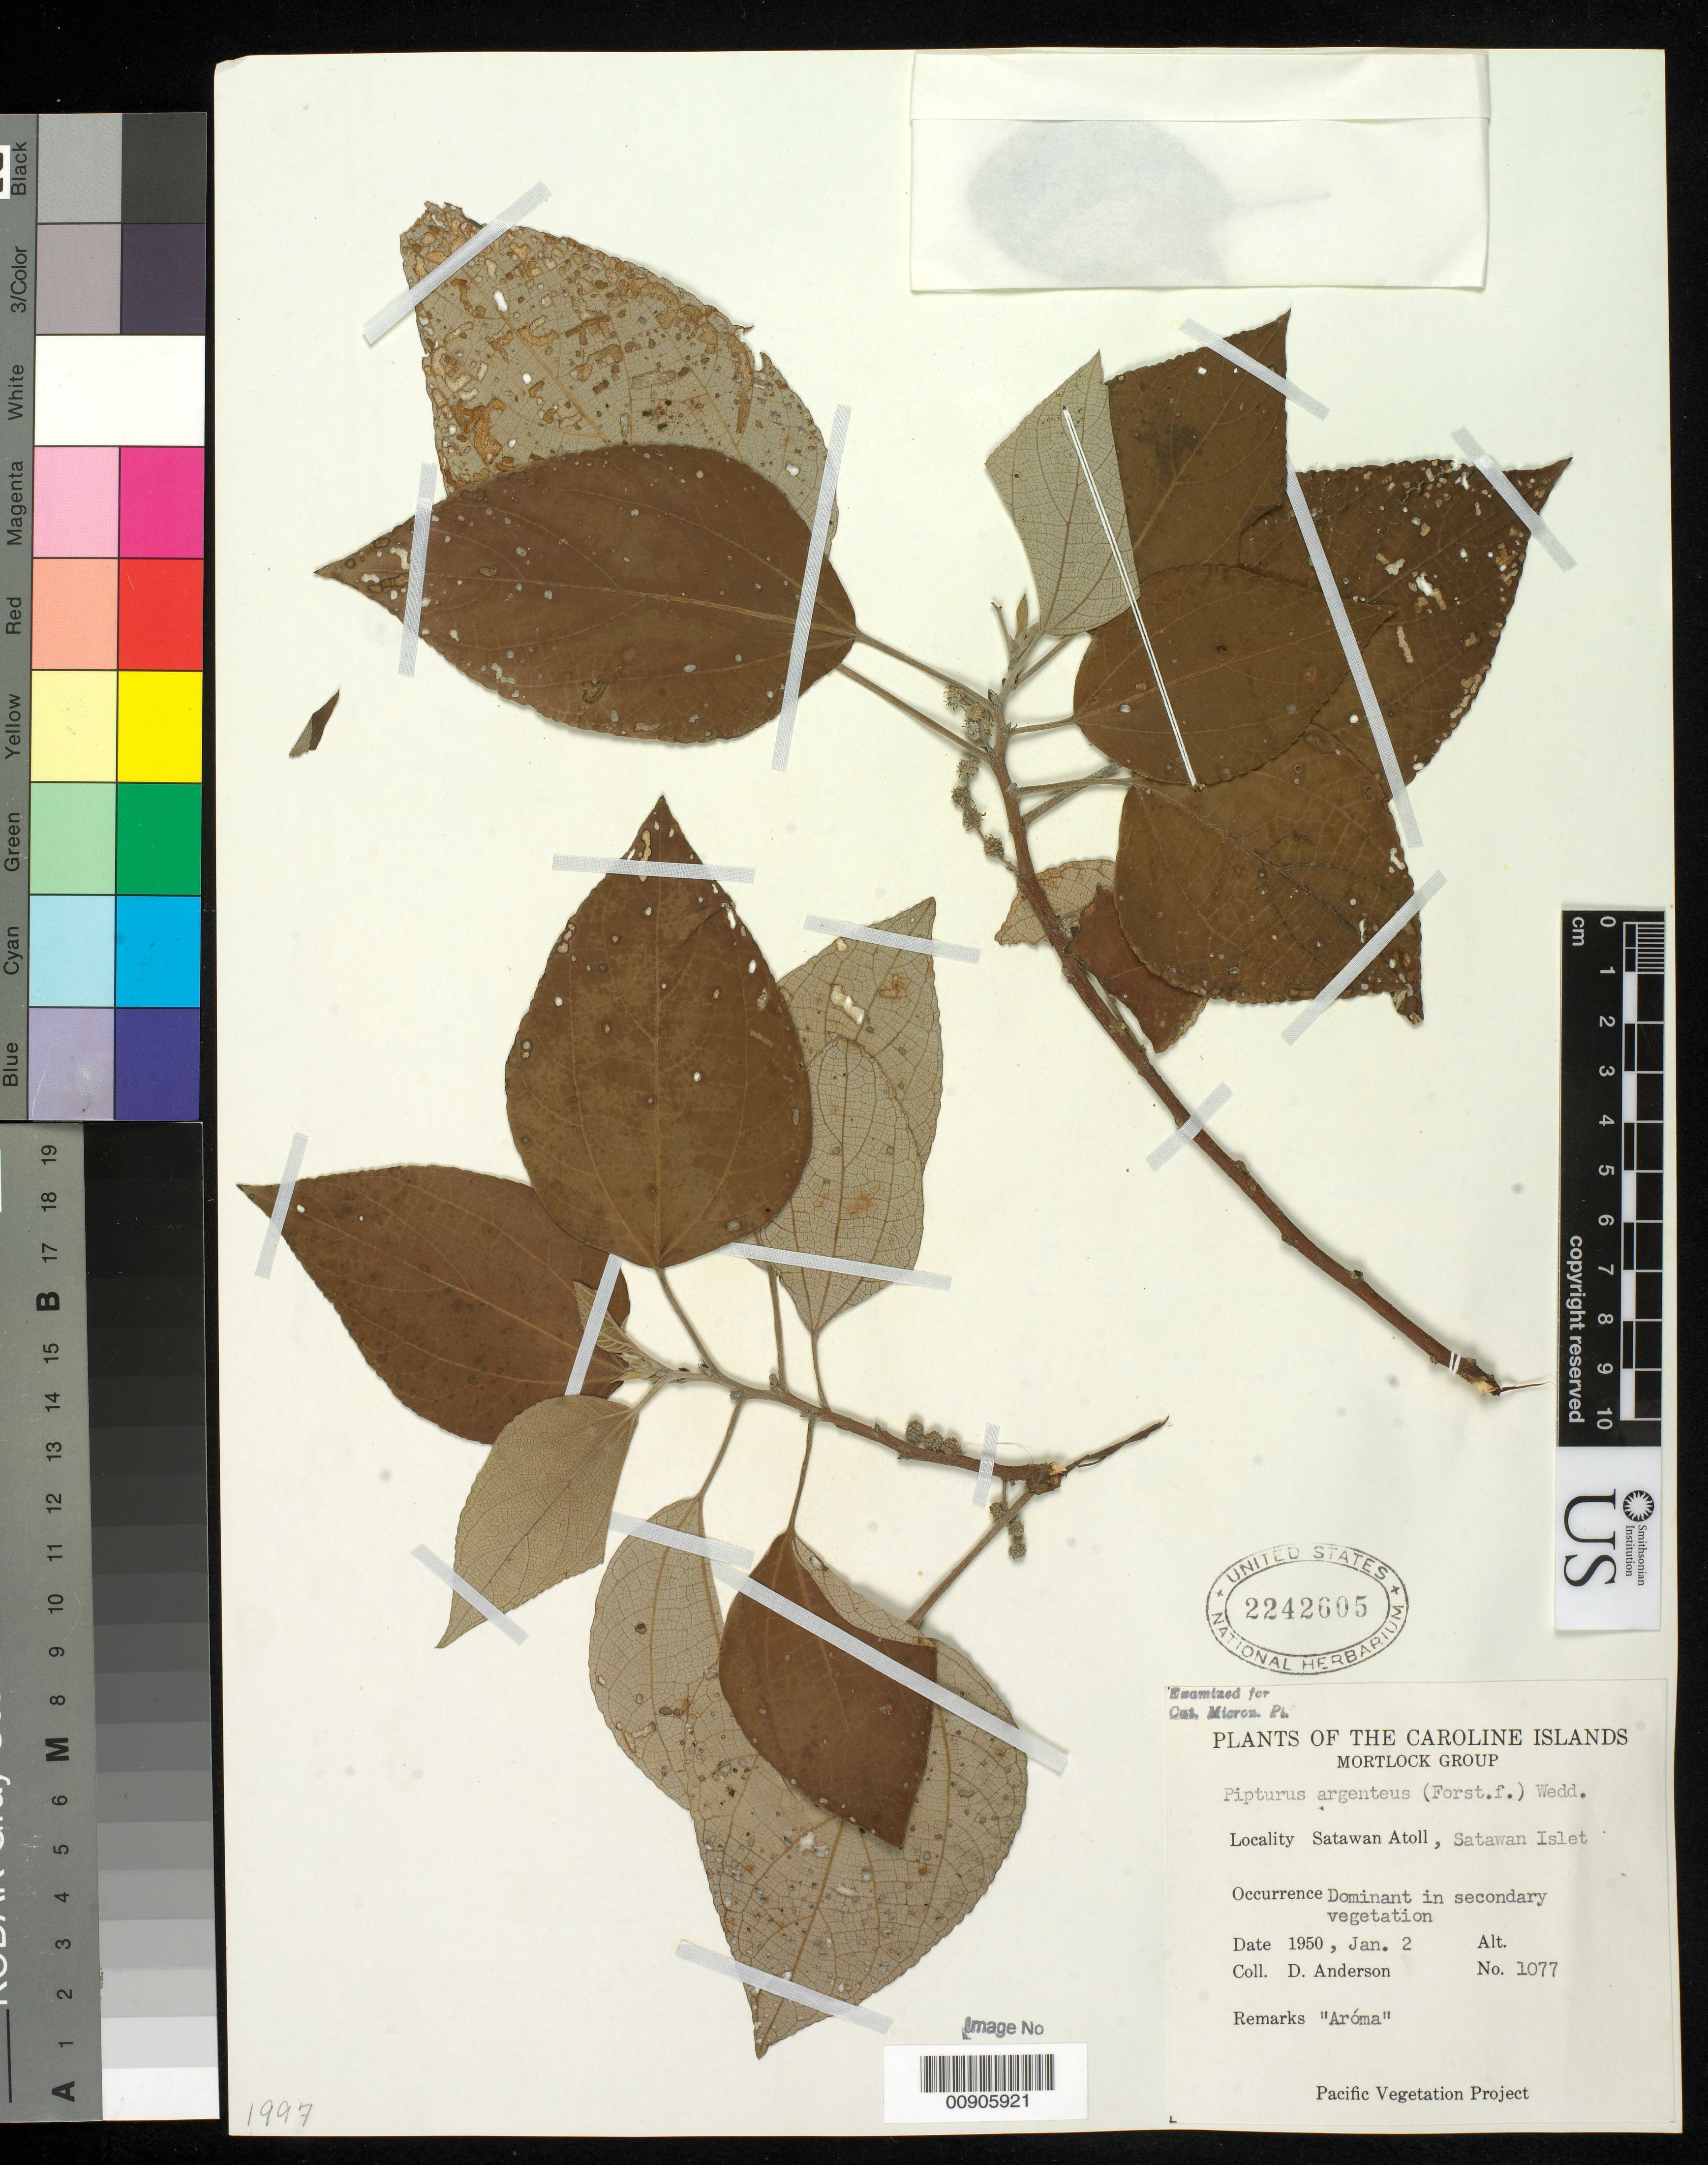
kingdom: Plantae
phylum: Tracheophyta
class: Magnoliopsida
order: Rosales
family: Urticaceae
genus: Pipturus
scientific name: Pipturus argenteus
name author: (G. Forst.) Wedd.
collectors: D. Anderson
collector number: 1077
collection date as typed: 02 Jan 1950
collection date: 1950-01-02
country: Micronesia, Federated States of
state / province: Truk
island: Satawan Atoll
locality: Satawan Islet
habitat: Dominant in secondary vegetation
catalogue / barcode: US 2242605